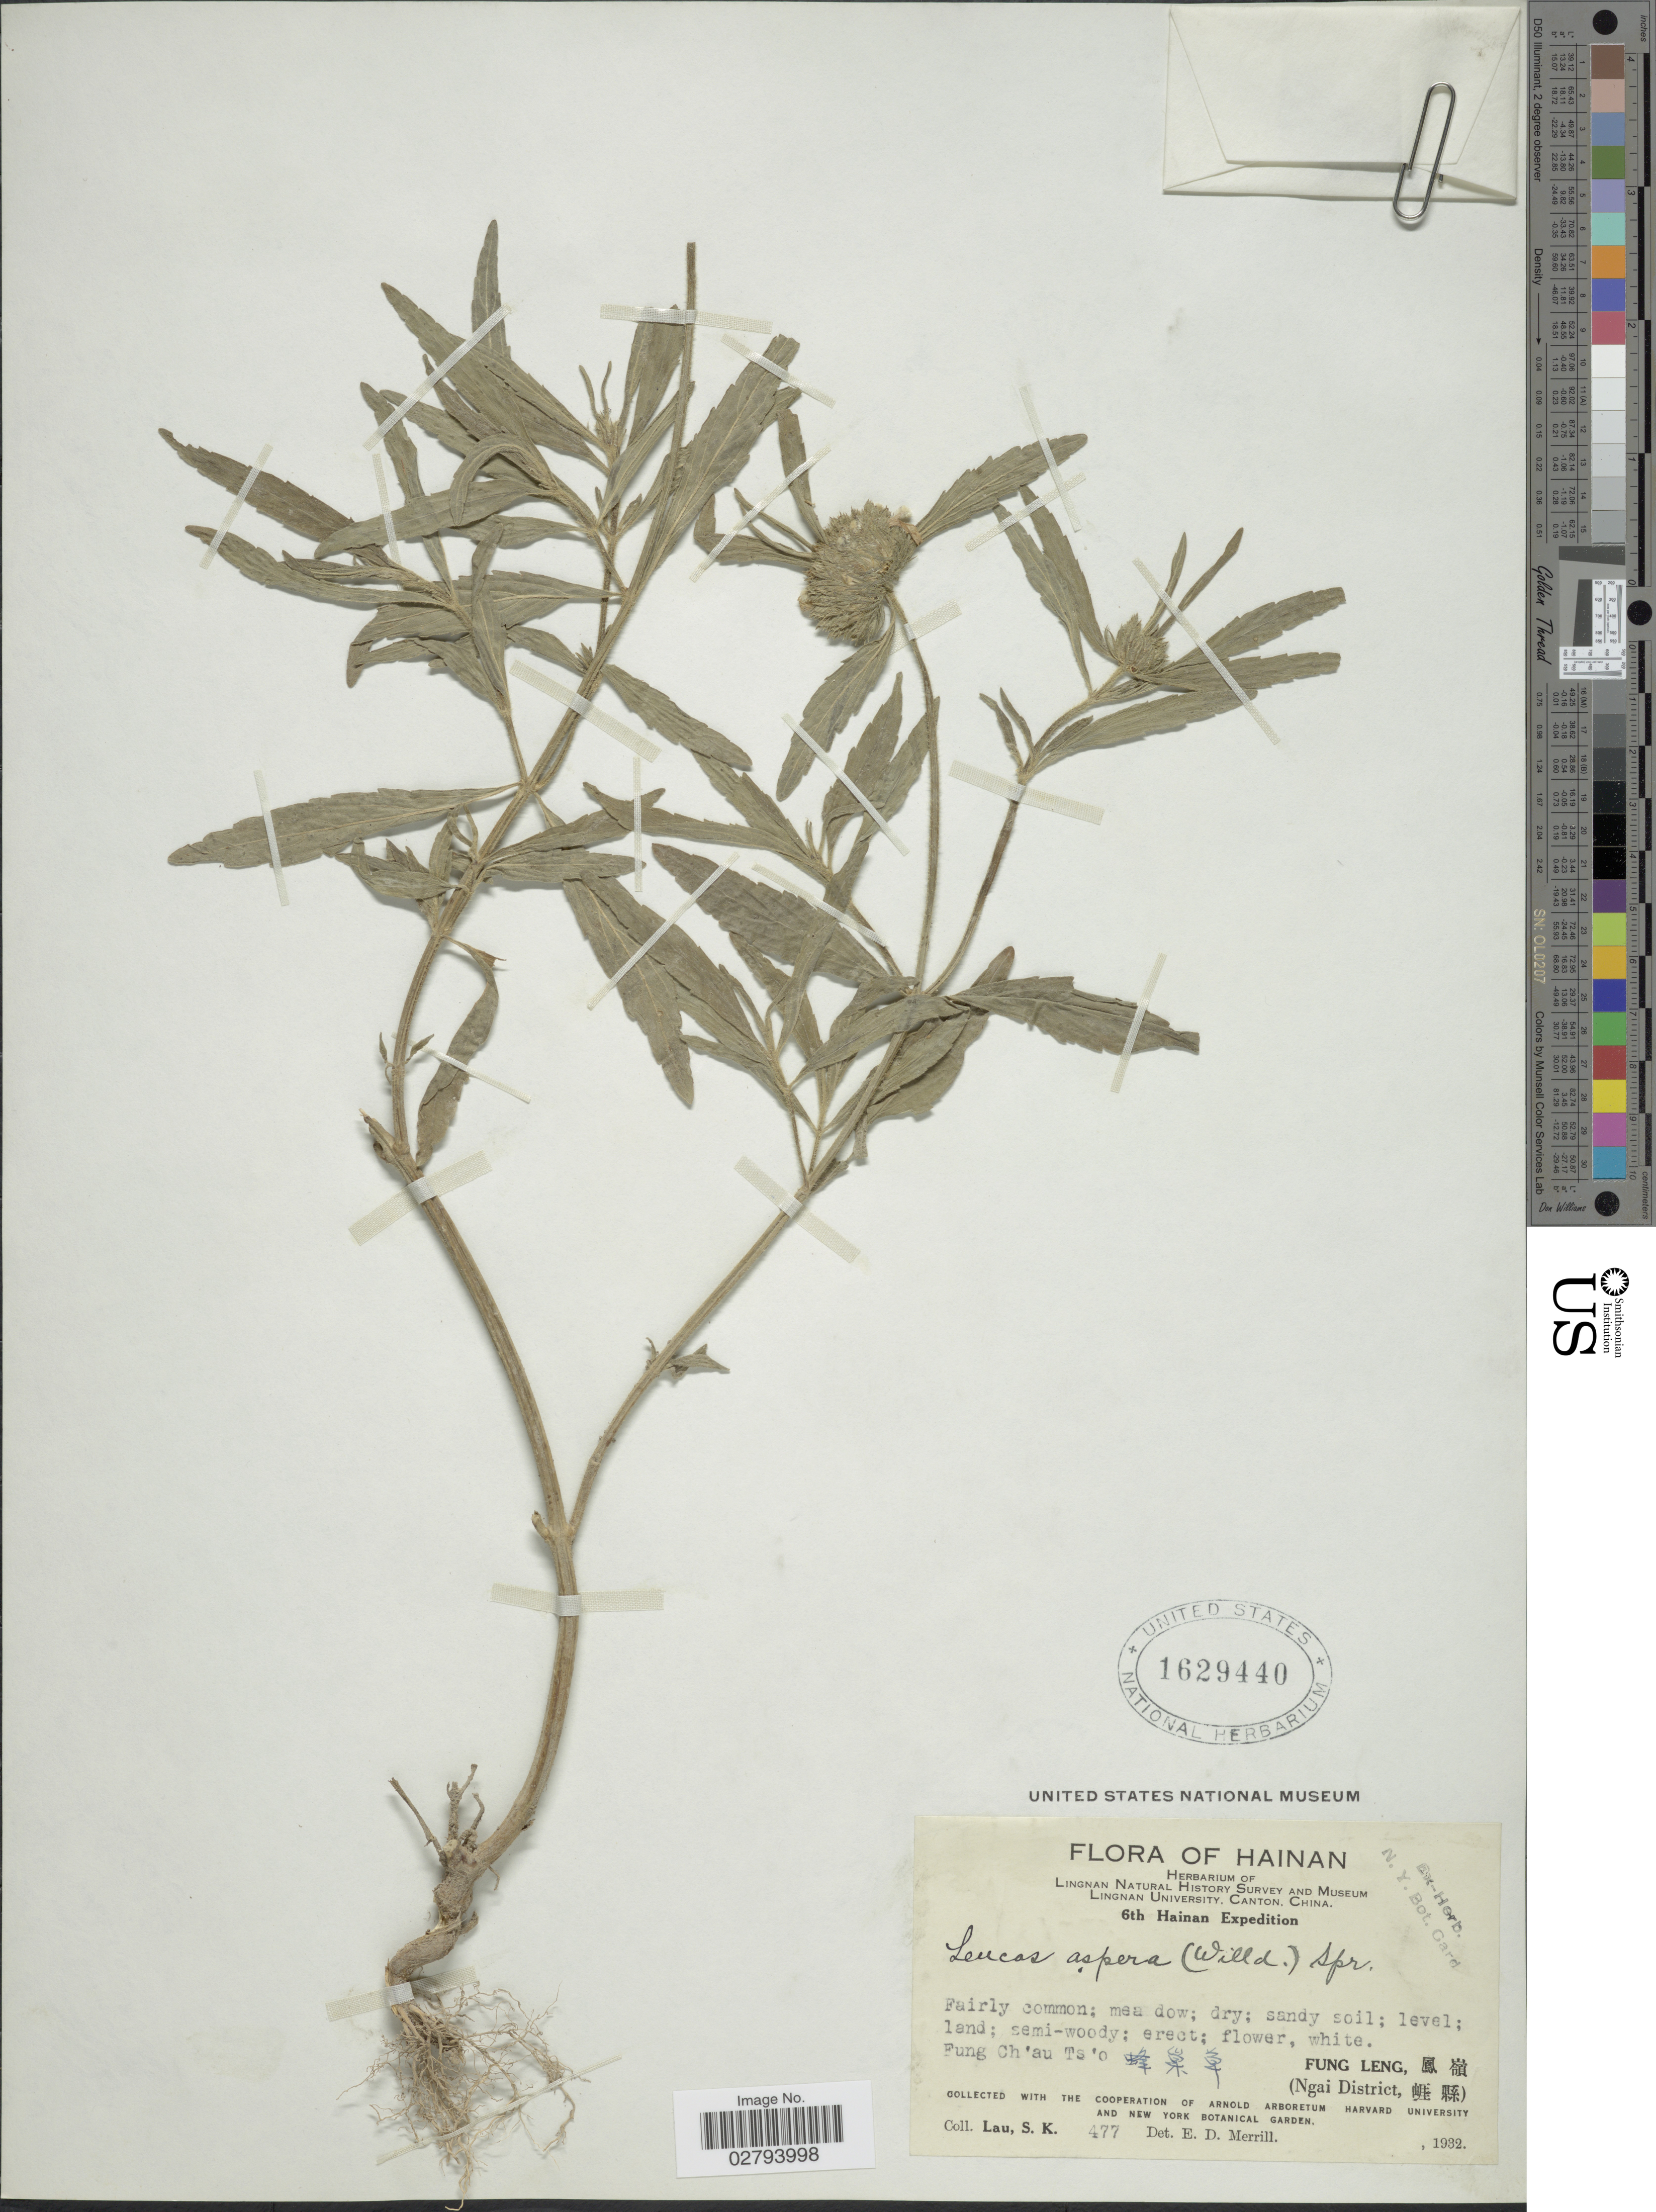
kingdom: Plantae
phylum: Tracheophyta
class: Magnoliopsida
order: Lamiales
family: Lamiaceae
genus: Leucas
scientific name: Leucas aspera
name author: Spreng.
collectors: S. K. Lau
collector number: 477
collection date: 1932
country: China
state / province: Hainan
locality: Fung Leng (Ngai District)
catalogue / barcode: US 1629440